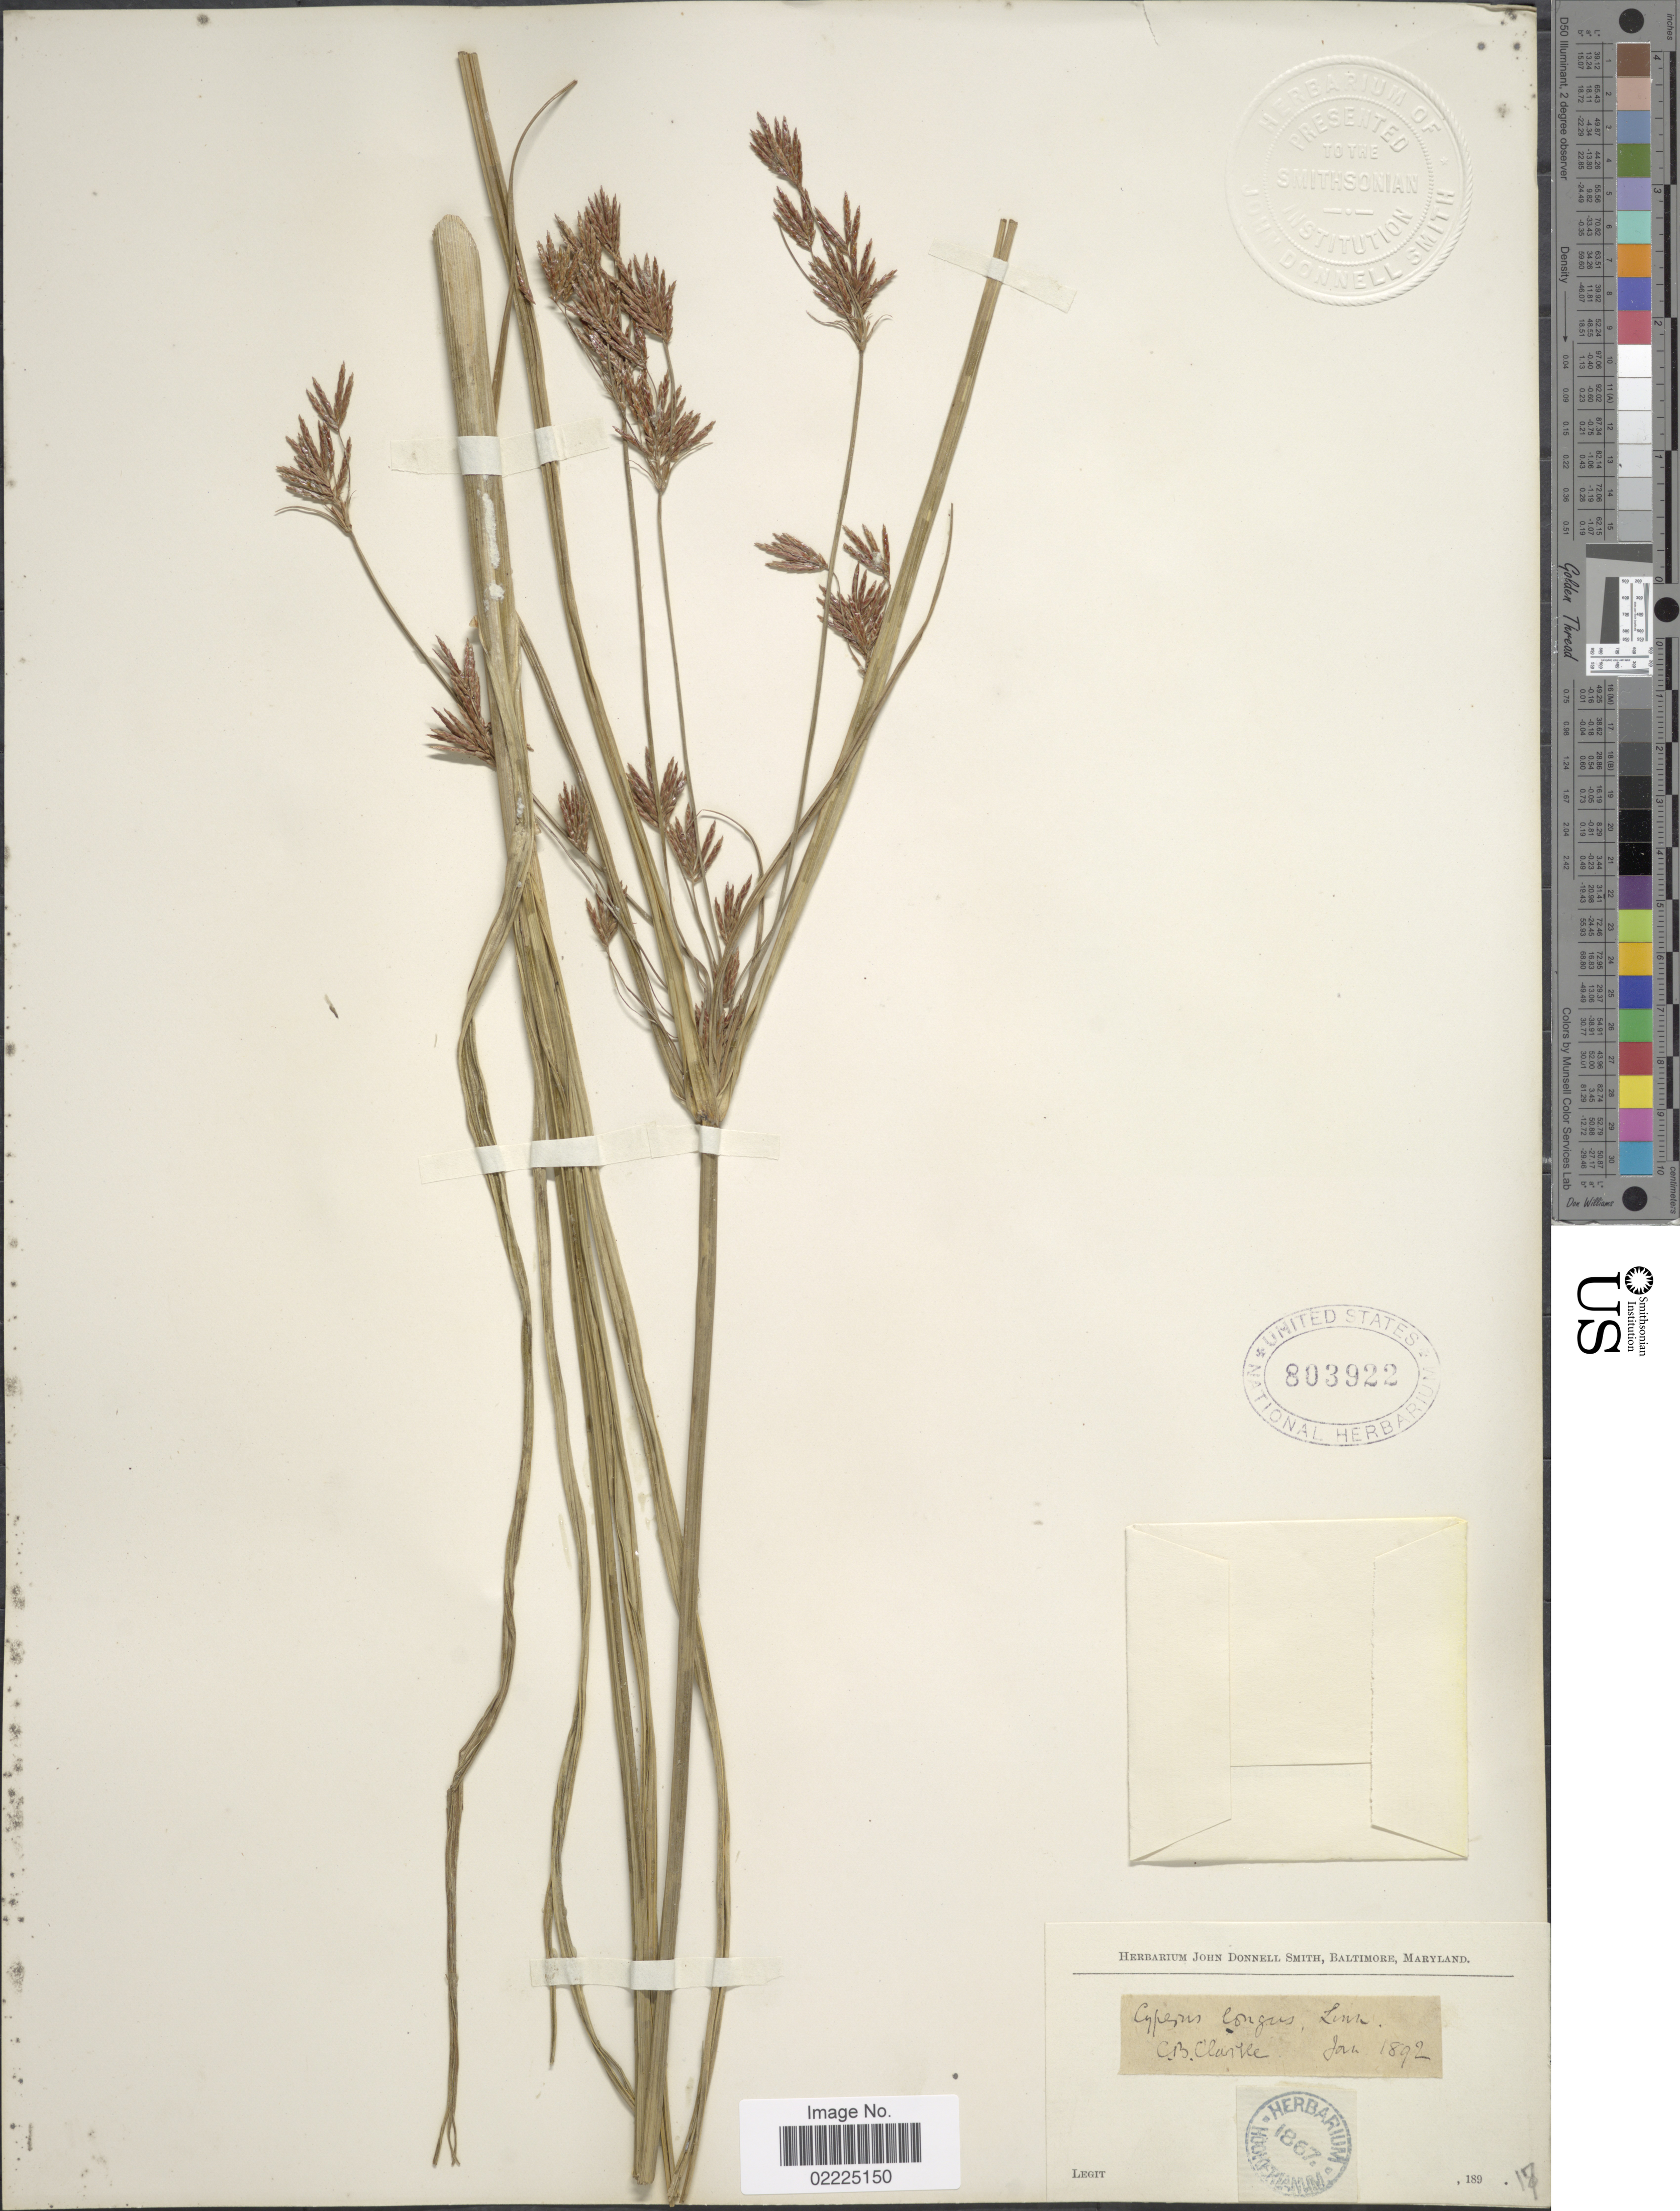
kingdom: Plantae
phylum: Tracheophyta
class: Liliopsida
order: Poales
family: Cyperaceae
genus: Cyperus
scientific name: Cyperus longus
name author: L.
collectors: ex Herb. John Donnell Smith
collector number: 17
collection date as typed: pre 1867 (Jan 1892 is date of determination by C.B. Clarke)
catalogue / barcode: US 803922